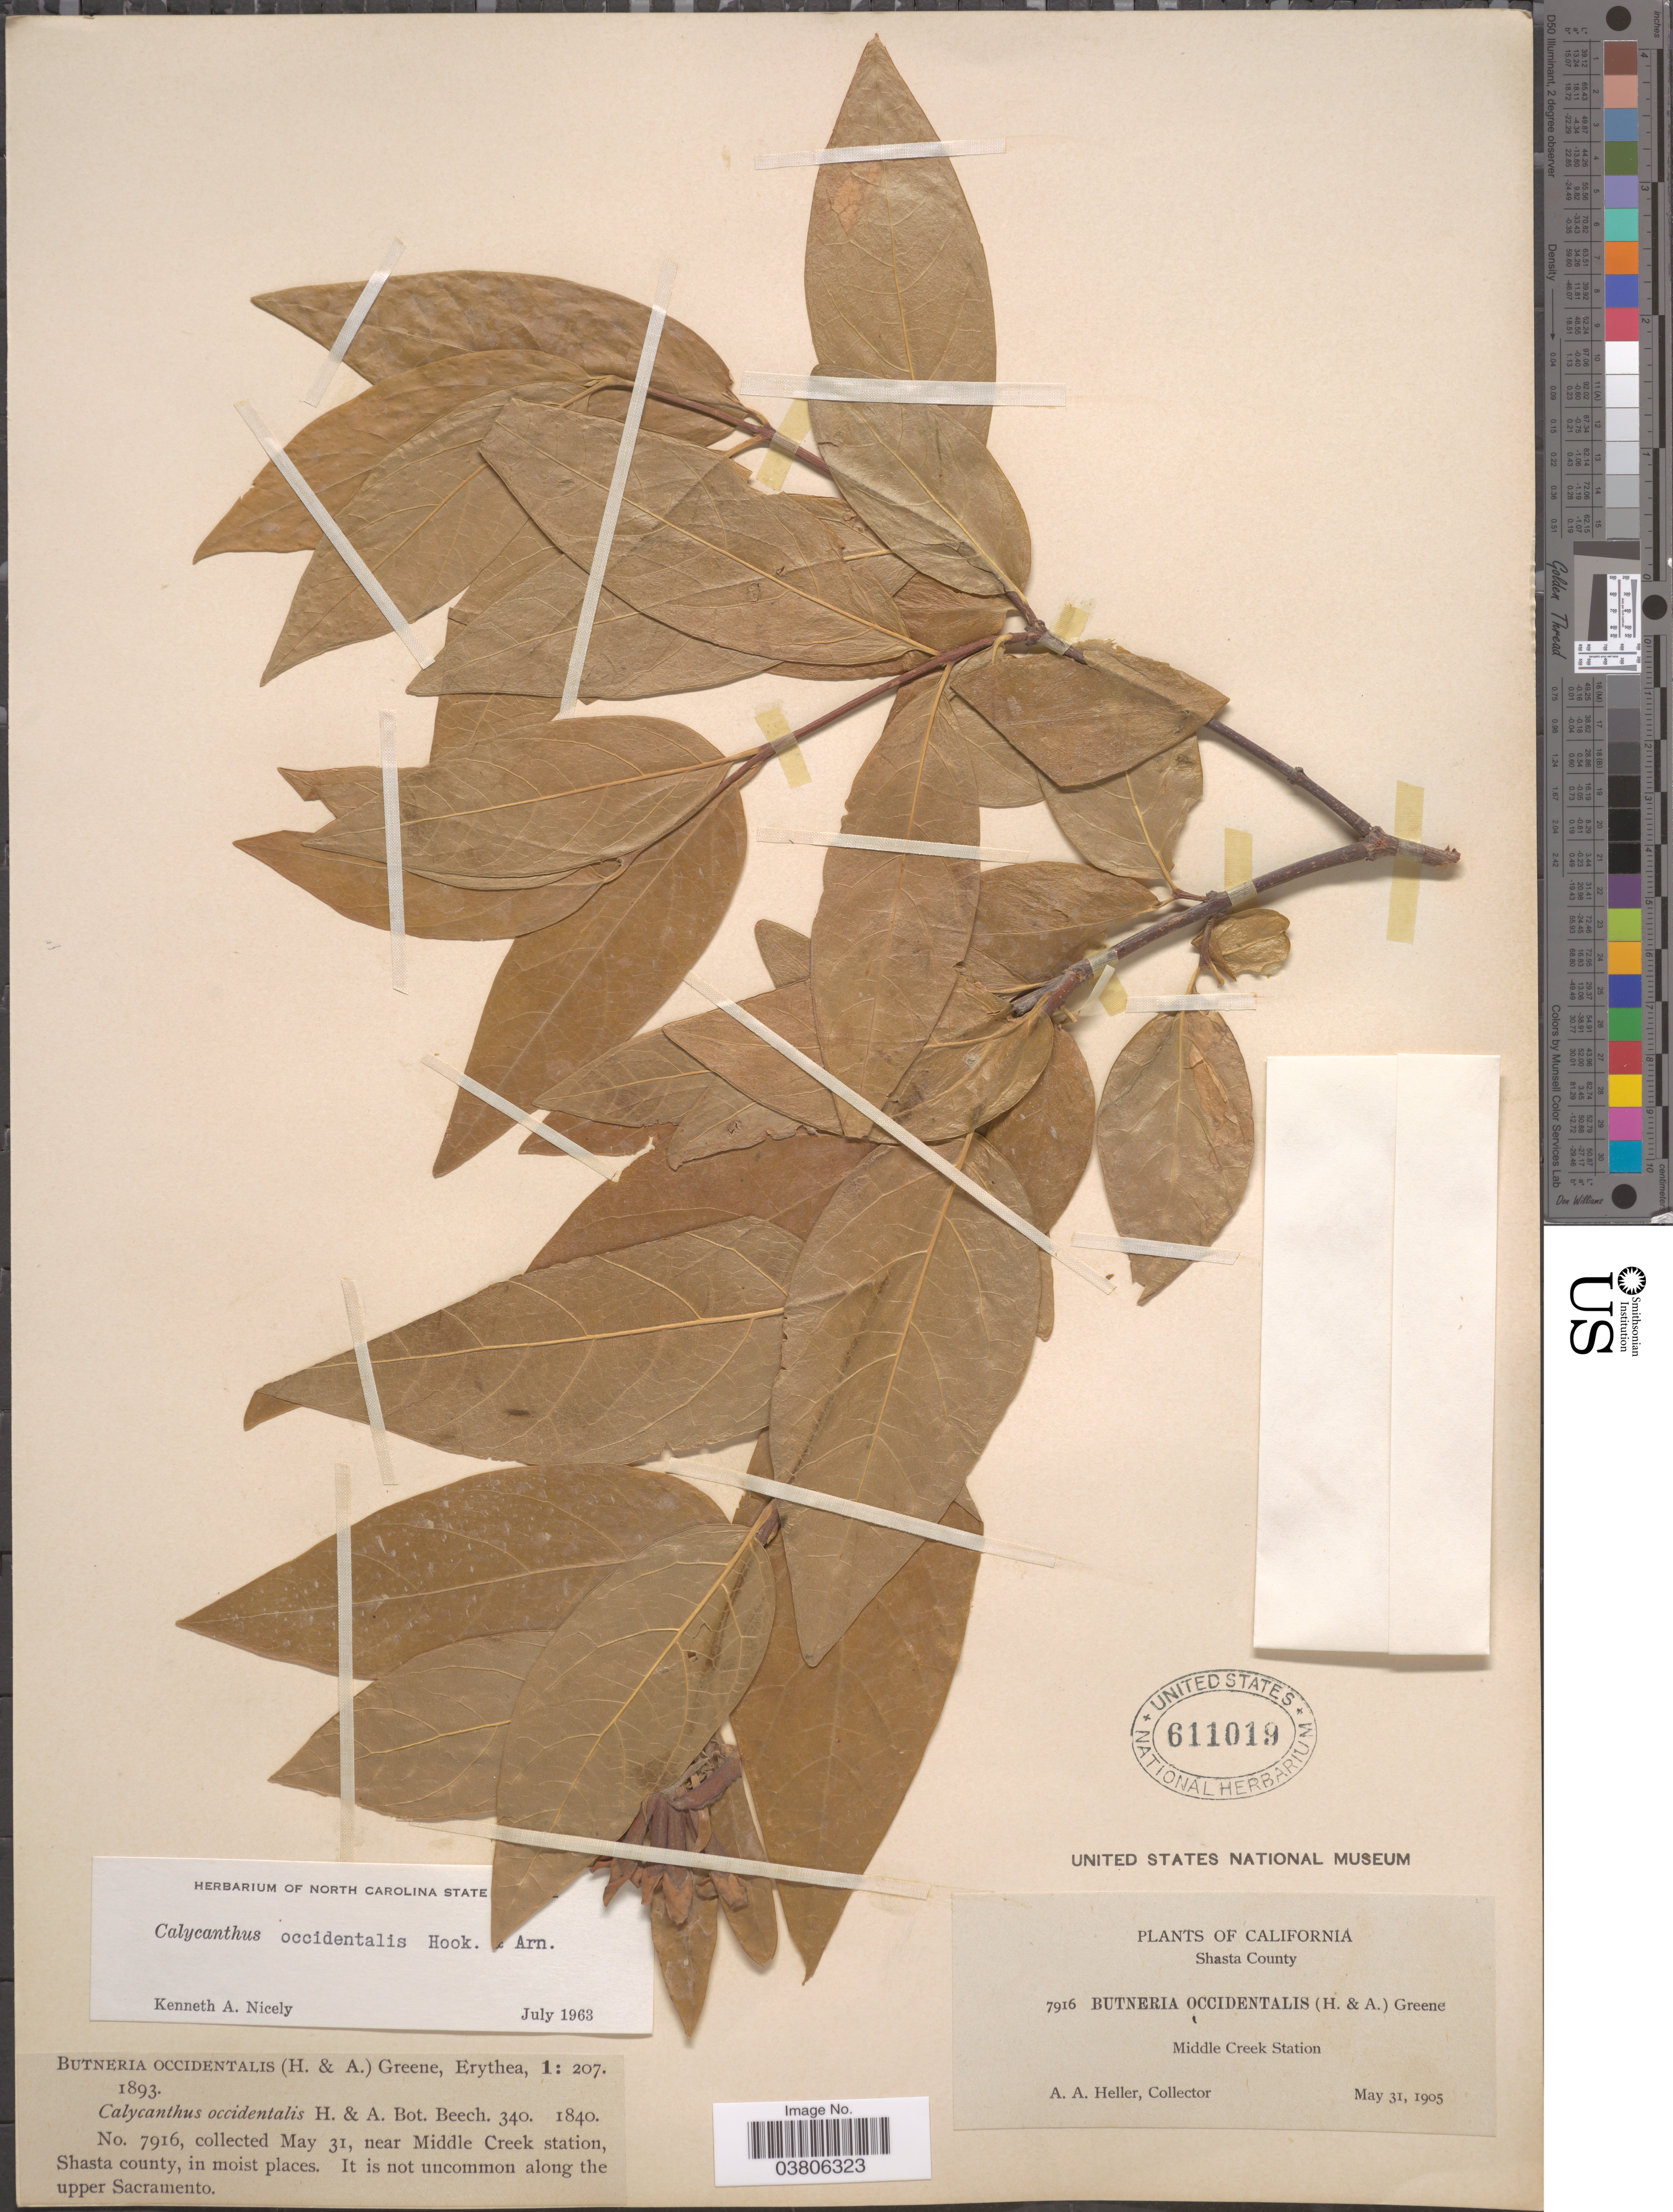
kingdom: Plantae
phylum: Tracheophyta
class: Magnoliopsida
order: Laurales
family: Calycanthaceae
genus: Calycanthus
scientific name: Calycanthus occidentalis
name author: Hook. & Arn.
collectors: A. A. Heller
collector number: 7916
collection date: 1905-05-31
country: United States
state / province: California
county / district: Shasta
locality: Shasta County. Middle Creek Station.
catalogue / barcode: US 611019